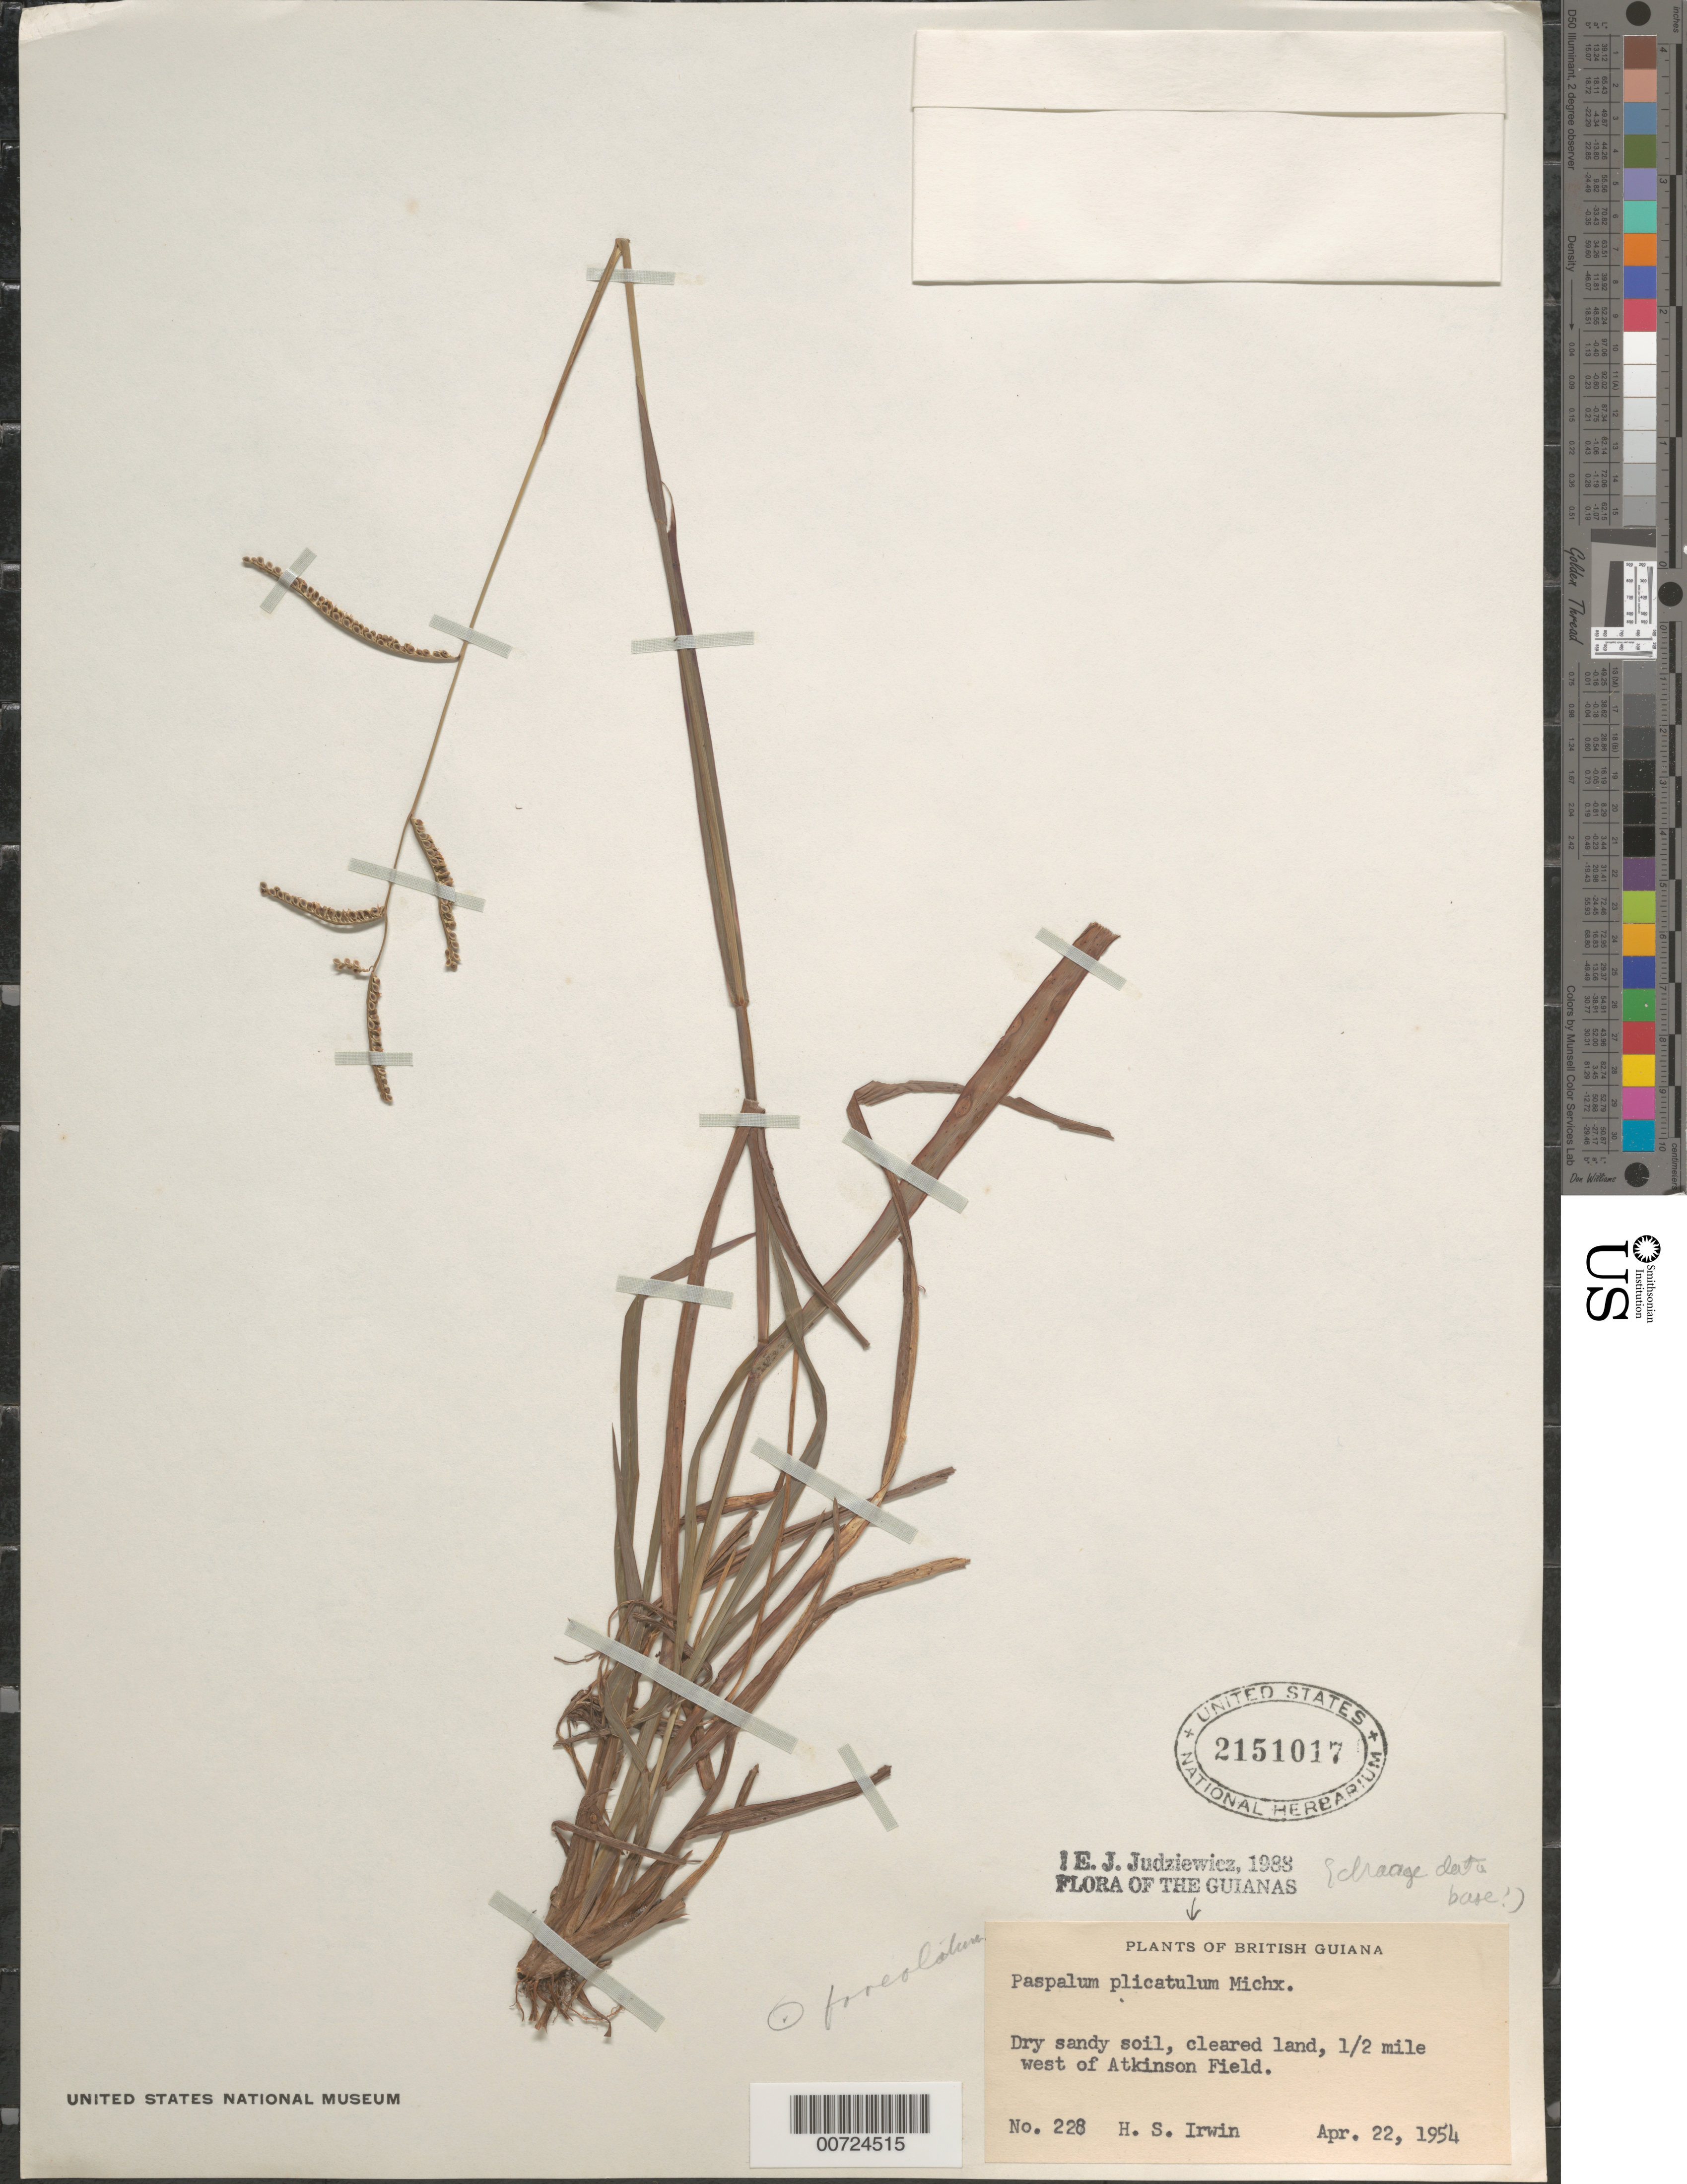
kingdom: Plantae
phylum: Tracheophyta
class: Liliopsida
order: Poales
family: Poaceae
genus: Paspalum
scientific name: Paspalum melanospermum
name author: Desv. ex Poir.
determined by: Judziewicz, E. J.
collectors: H. Irwin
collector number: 228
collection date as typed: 22-Apr-54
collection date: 1954-04-22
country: Guyana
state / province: Demerara-Mahaica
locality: Atkinson Field, 0.5 mi W of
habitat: Dry, sandy soil, cleared land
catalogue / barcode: US 2151017